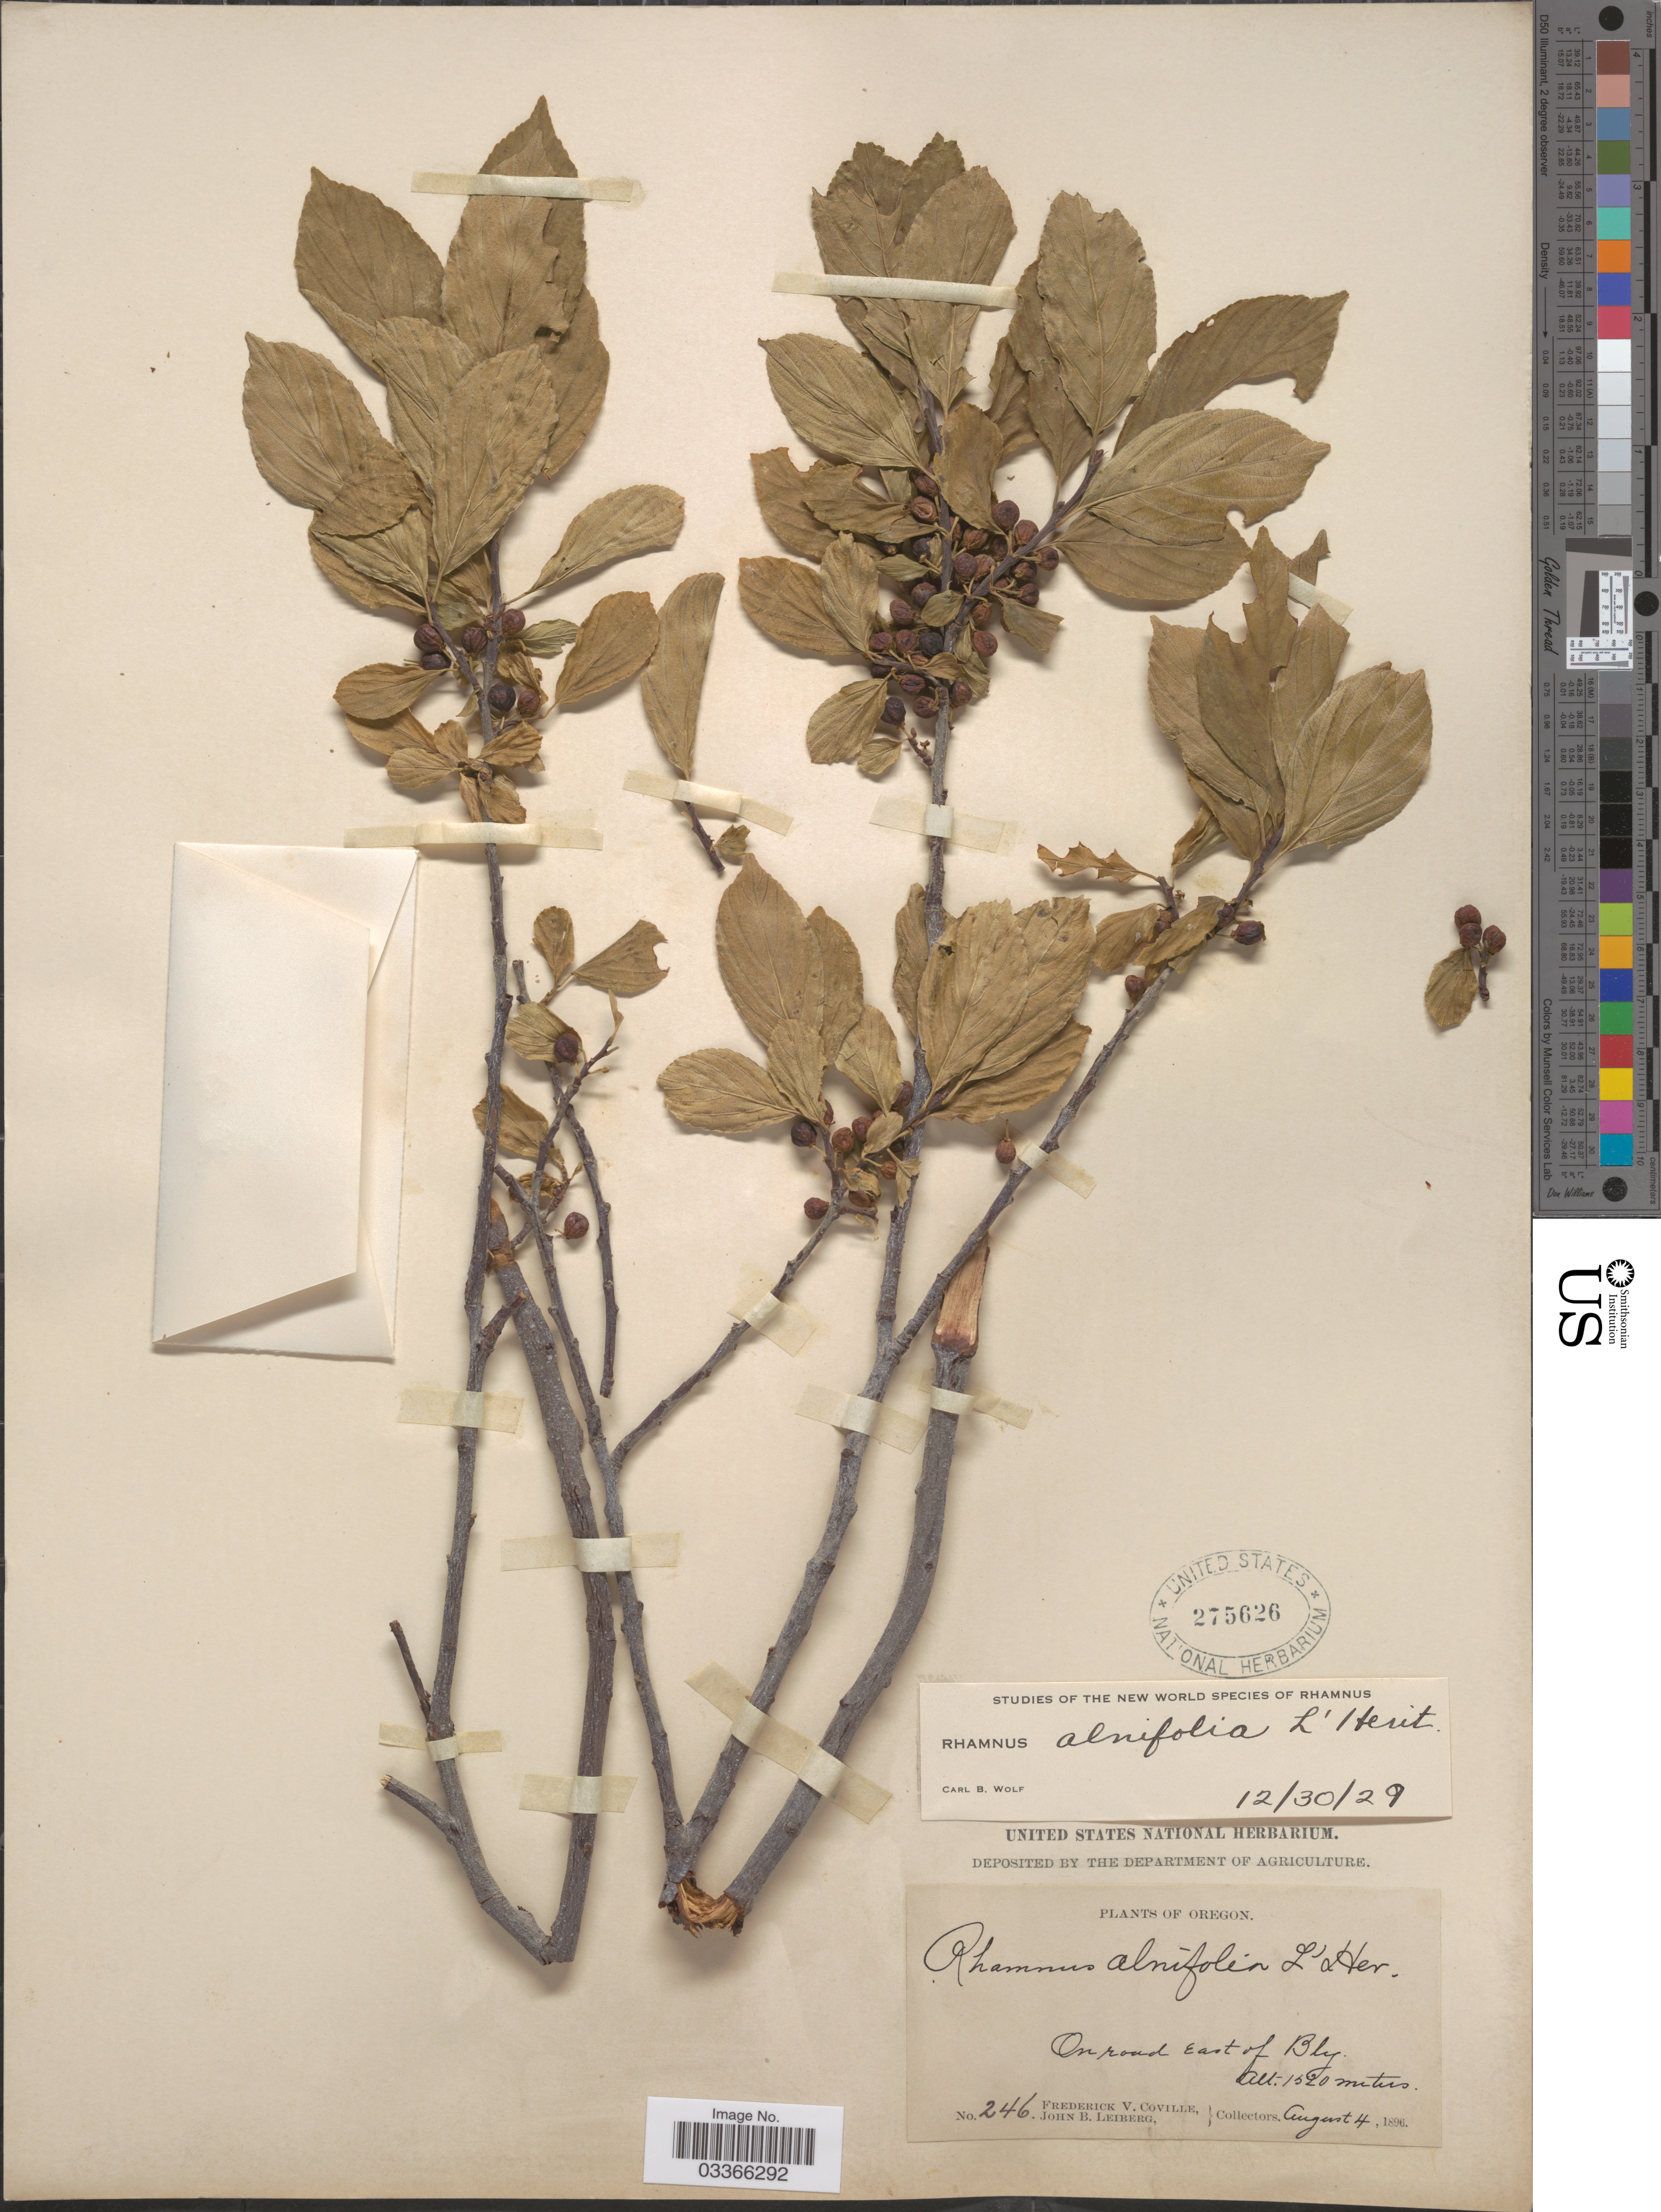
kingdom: Plantae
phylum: Tracheophyta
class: Magnoliopsida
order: Rosales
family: Rhamnaceae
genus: Rhamnus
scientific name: Rhamnus alnifolia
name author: L'Hér.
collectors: F. V. Coville & J. B. Leiberg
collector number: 246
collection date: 1896-08-04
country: United States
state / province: Oregon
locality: On road East of Bly.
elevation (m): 1520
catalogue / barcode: US 275626